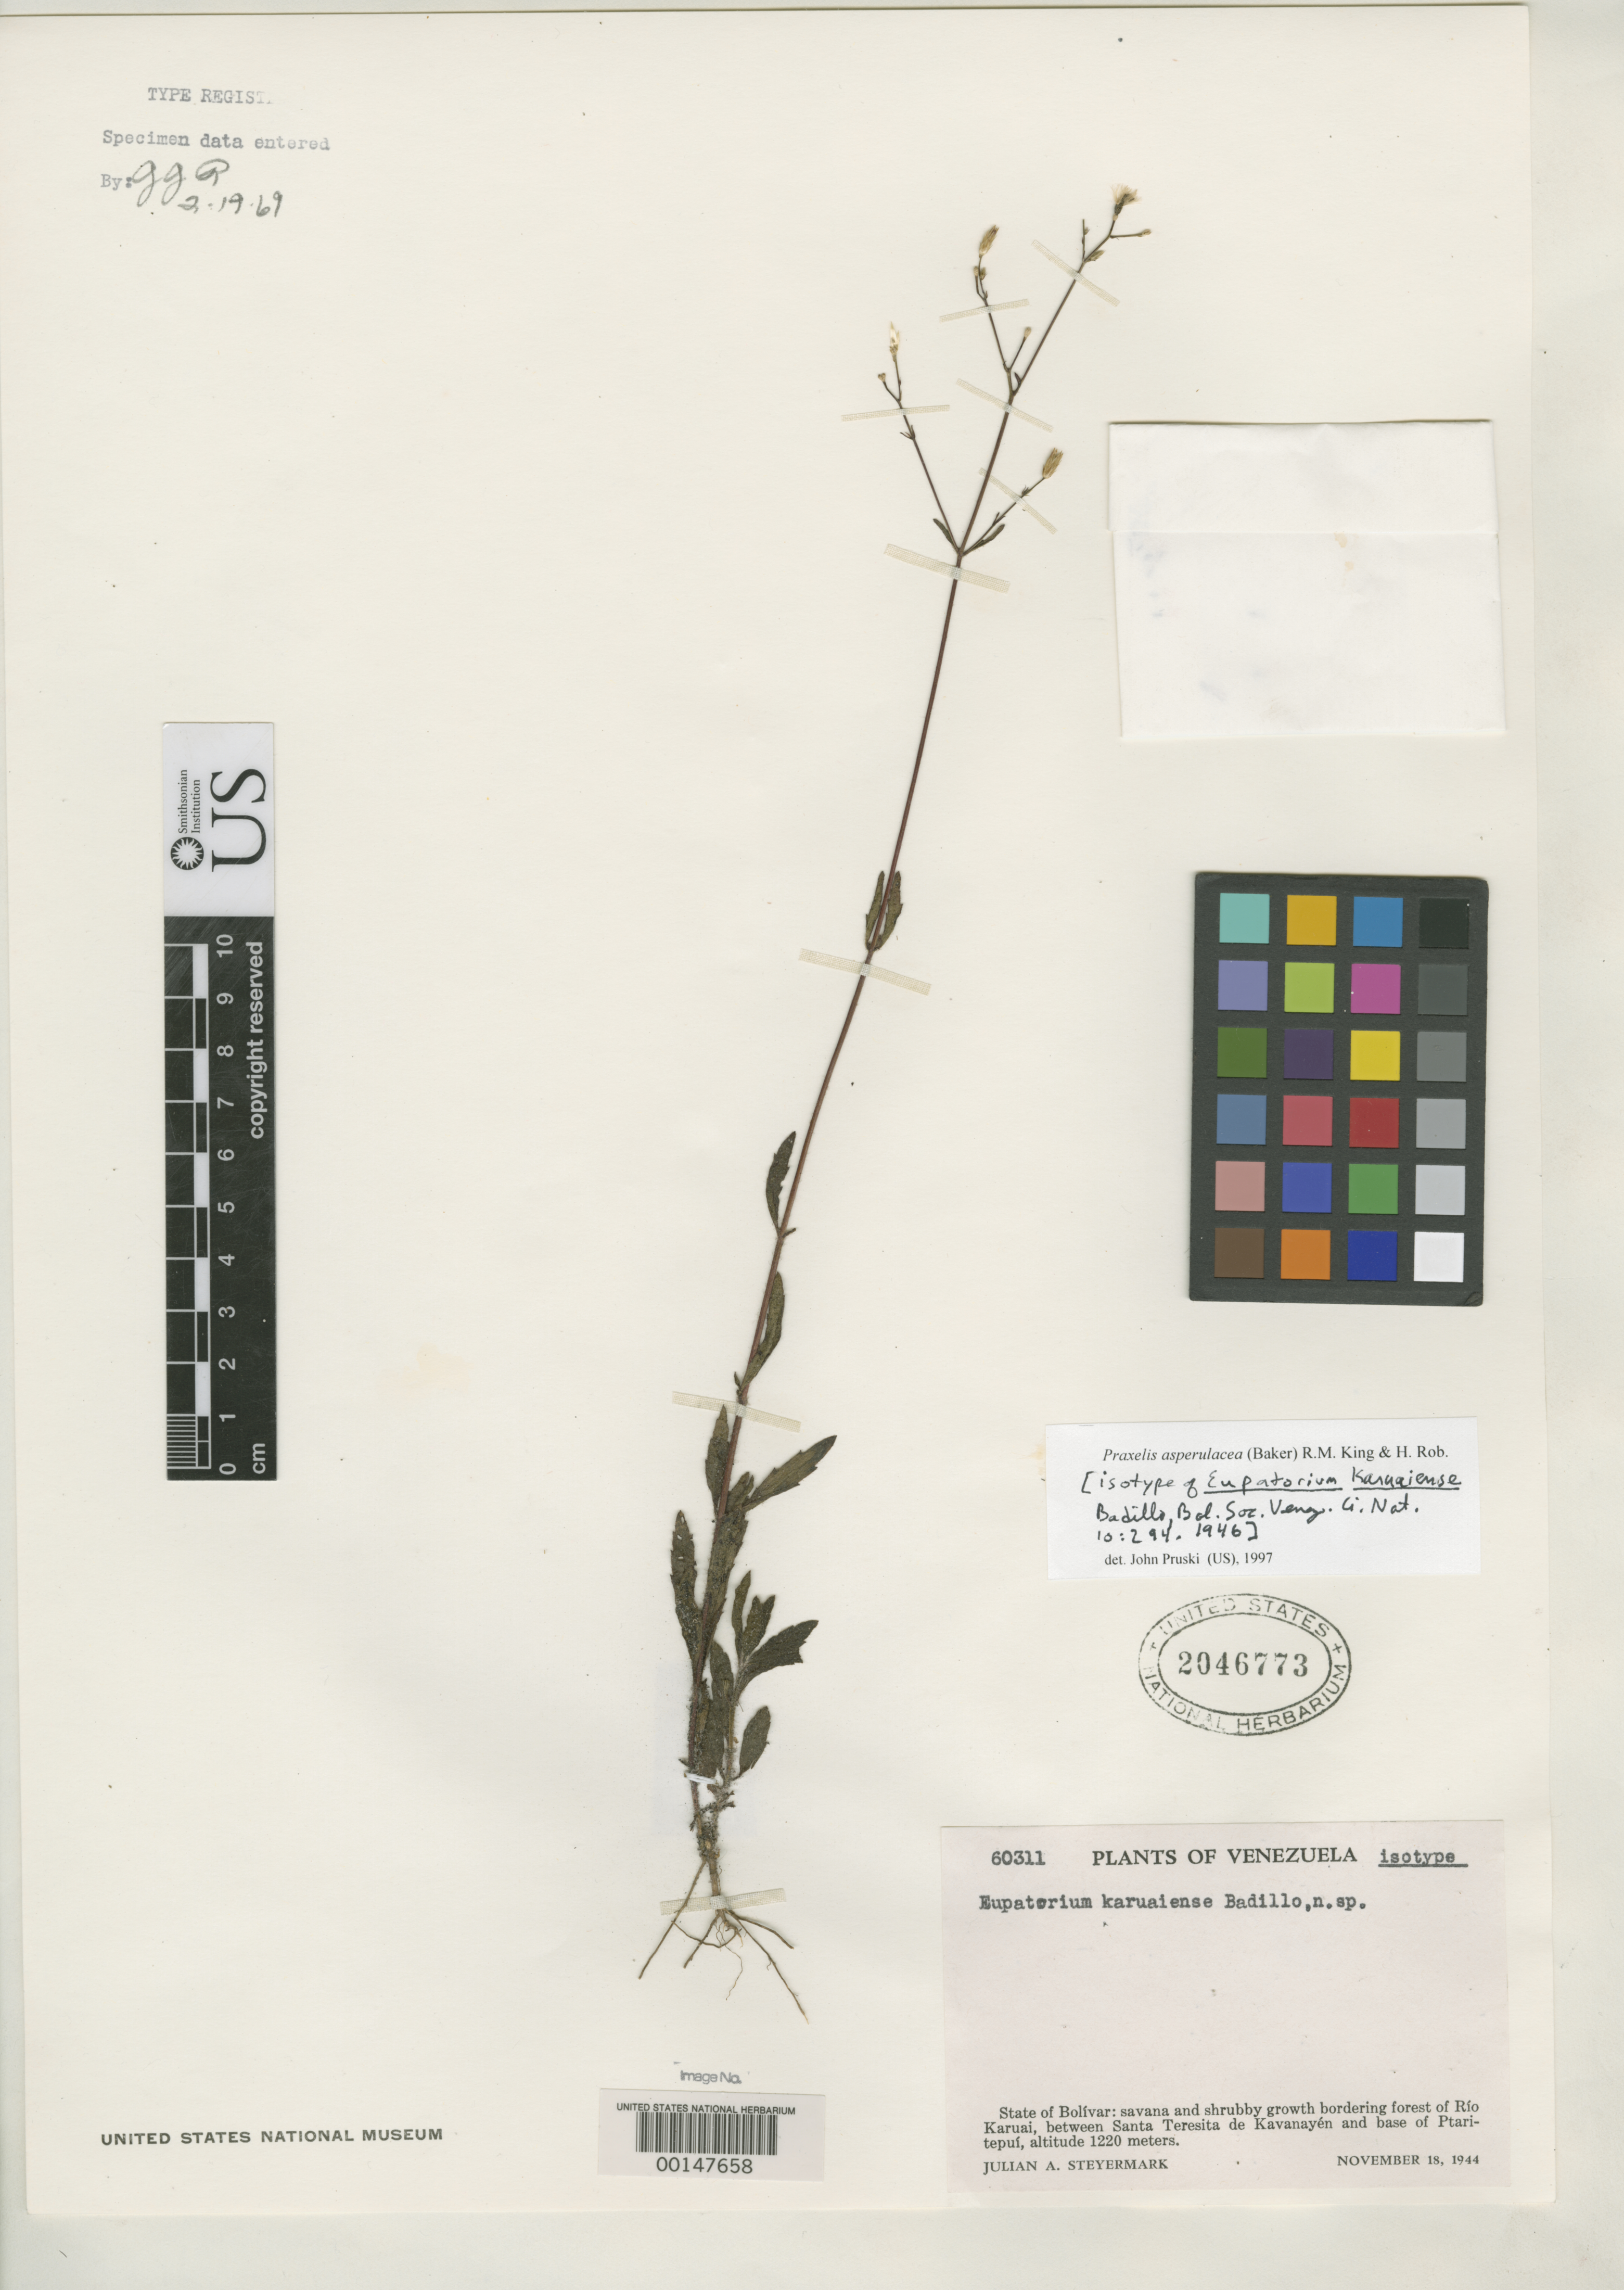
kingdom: Plantae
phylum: Tracheophyta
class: Magnoliopsida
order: Asterales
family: Asteraceae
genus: Eupatorium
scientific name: Eupatorium karuaiense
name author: V.M. Badillo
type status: Isotype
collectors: J. Steyermark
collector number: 60311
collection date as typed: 18 Nov 1944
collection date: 1944-11-18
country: Venezuela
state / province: Bolivar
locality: Base of Ptaritepui.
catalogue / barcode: US 2046773